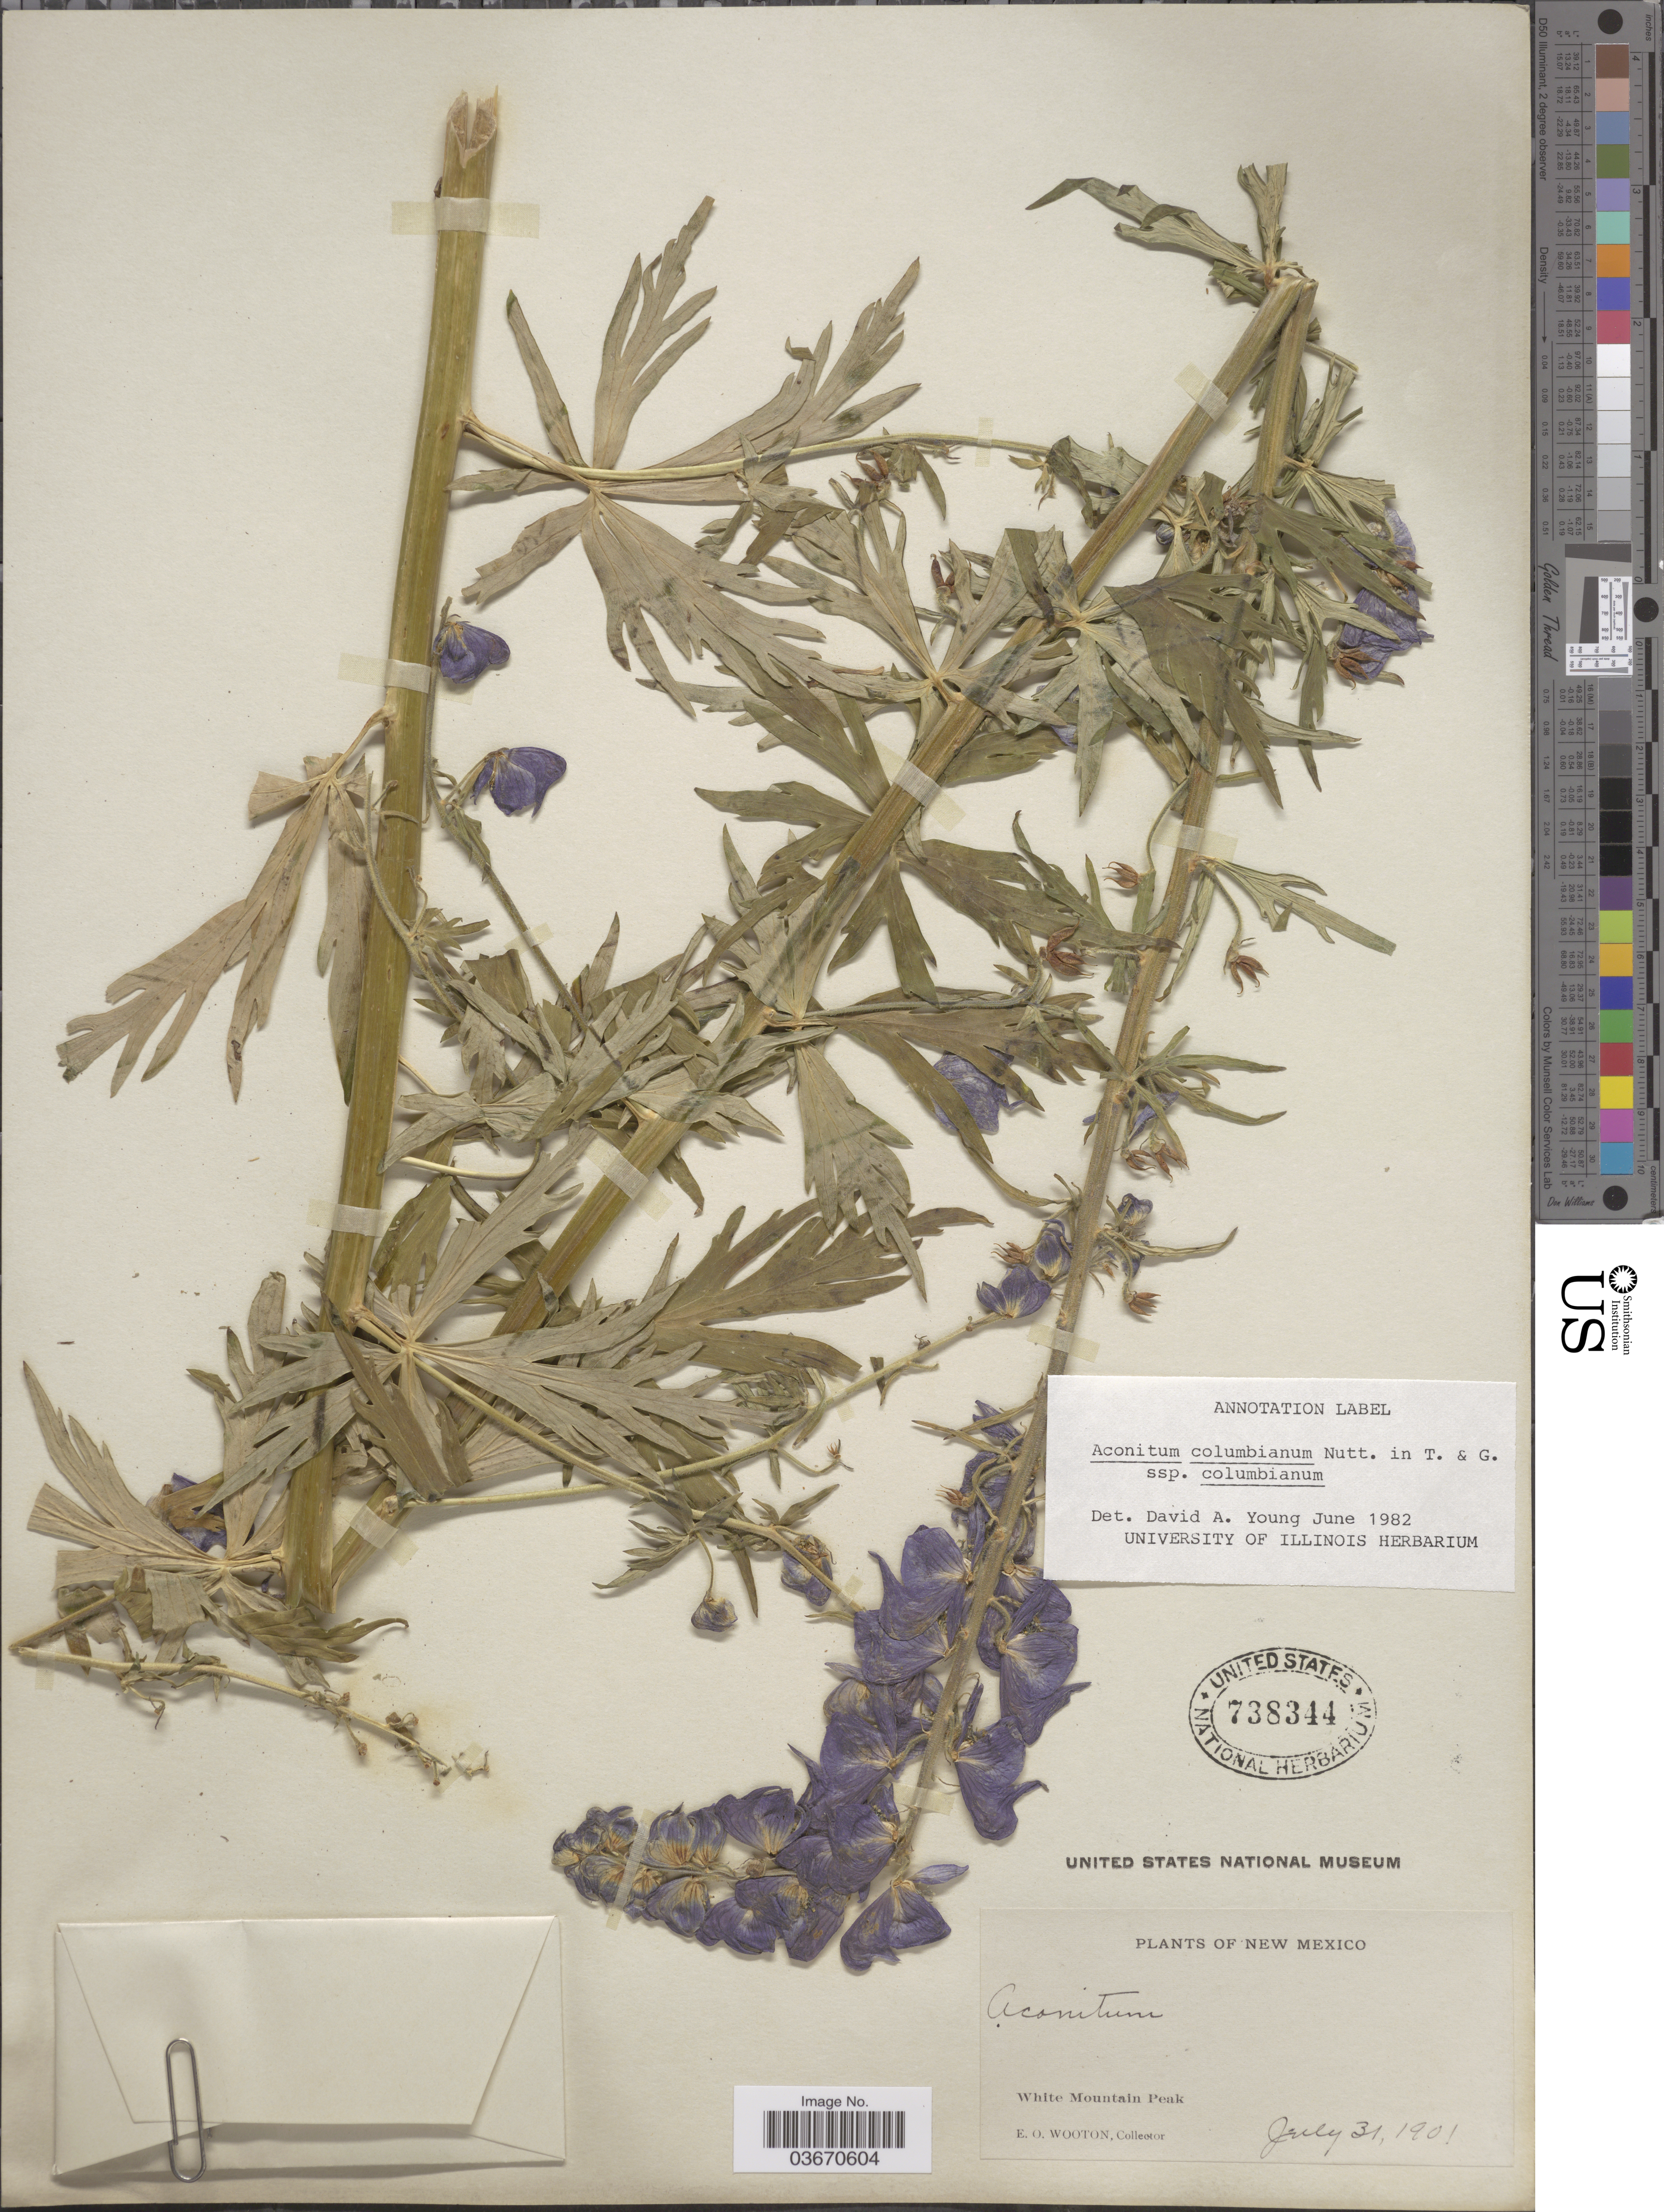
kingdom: Plantae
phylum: Tracheophyta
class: Magnoliopsida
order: Ranunculales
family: Ranunculaceae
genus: Aconitum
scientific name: Aconitum columbianum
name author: Nutt.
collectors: E. O. Wooton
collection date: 1901-07-31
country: United States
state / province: New Mexico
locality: White Mountain Peak.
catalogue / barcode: US 738344